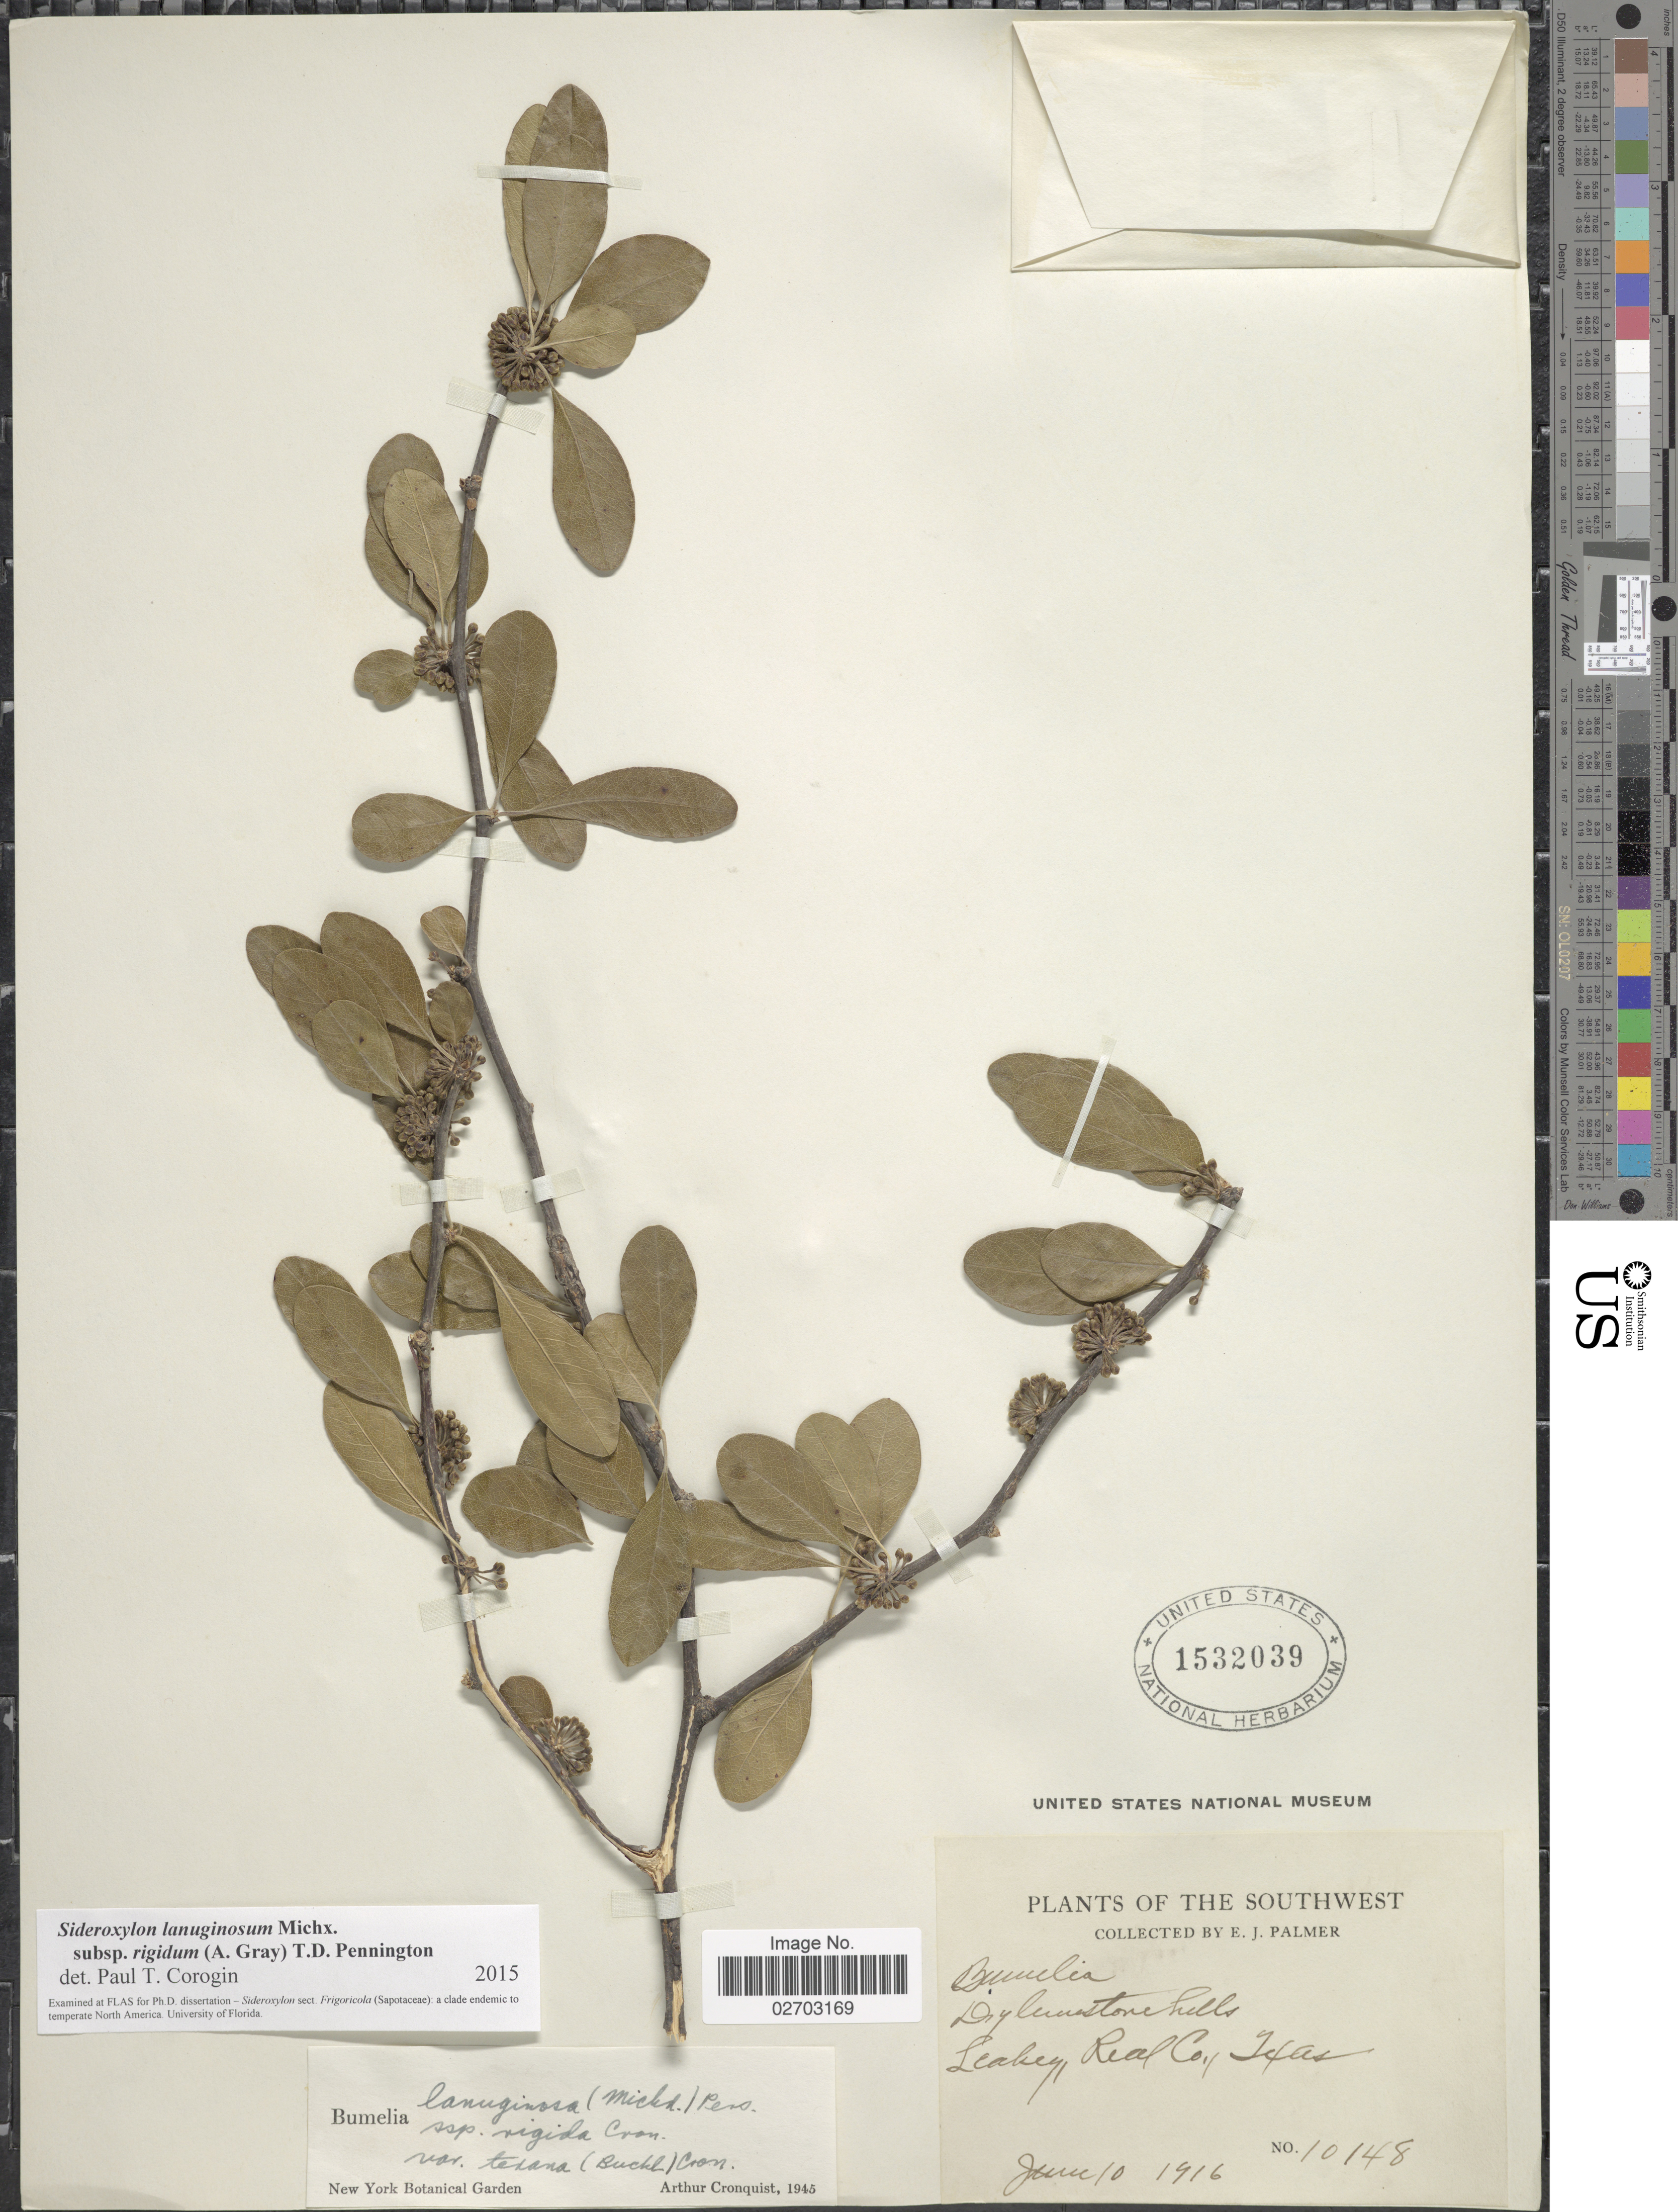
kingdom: Plantae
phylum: Tracheophyta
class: Magnoliopsida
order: Ericales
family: Sapotaceae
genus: Sideroxylon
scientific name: Sideroxylon lanuginosum subsp. rigidum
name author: (A. Gray) T.D. Penn.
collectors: E. J. Palmer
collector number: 10148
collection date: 1916-06-10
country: United States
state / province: Texas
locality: Southwest, Leakey, Real Co., dry limestone hills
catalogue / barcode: US 1532039